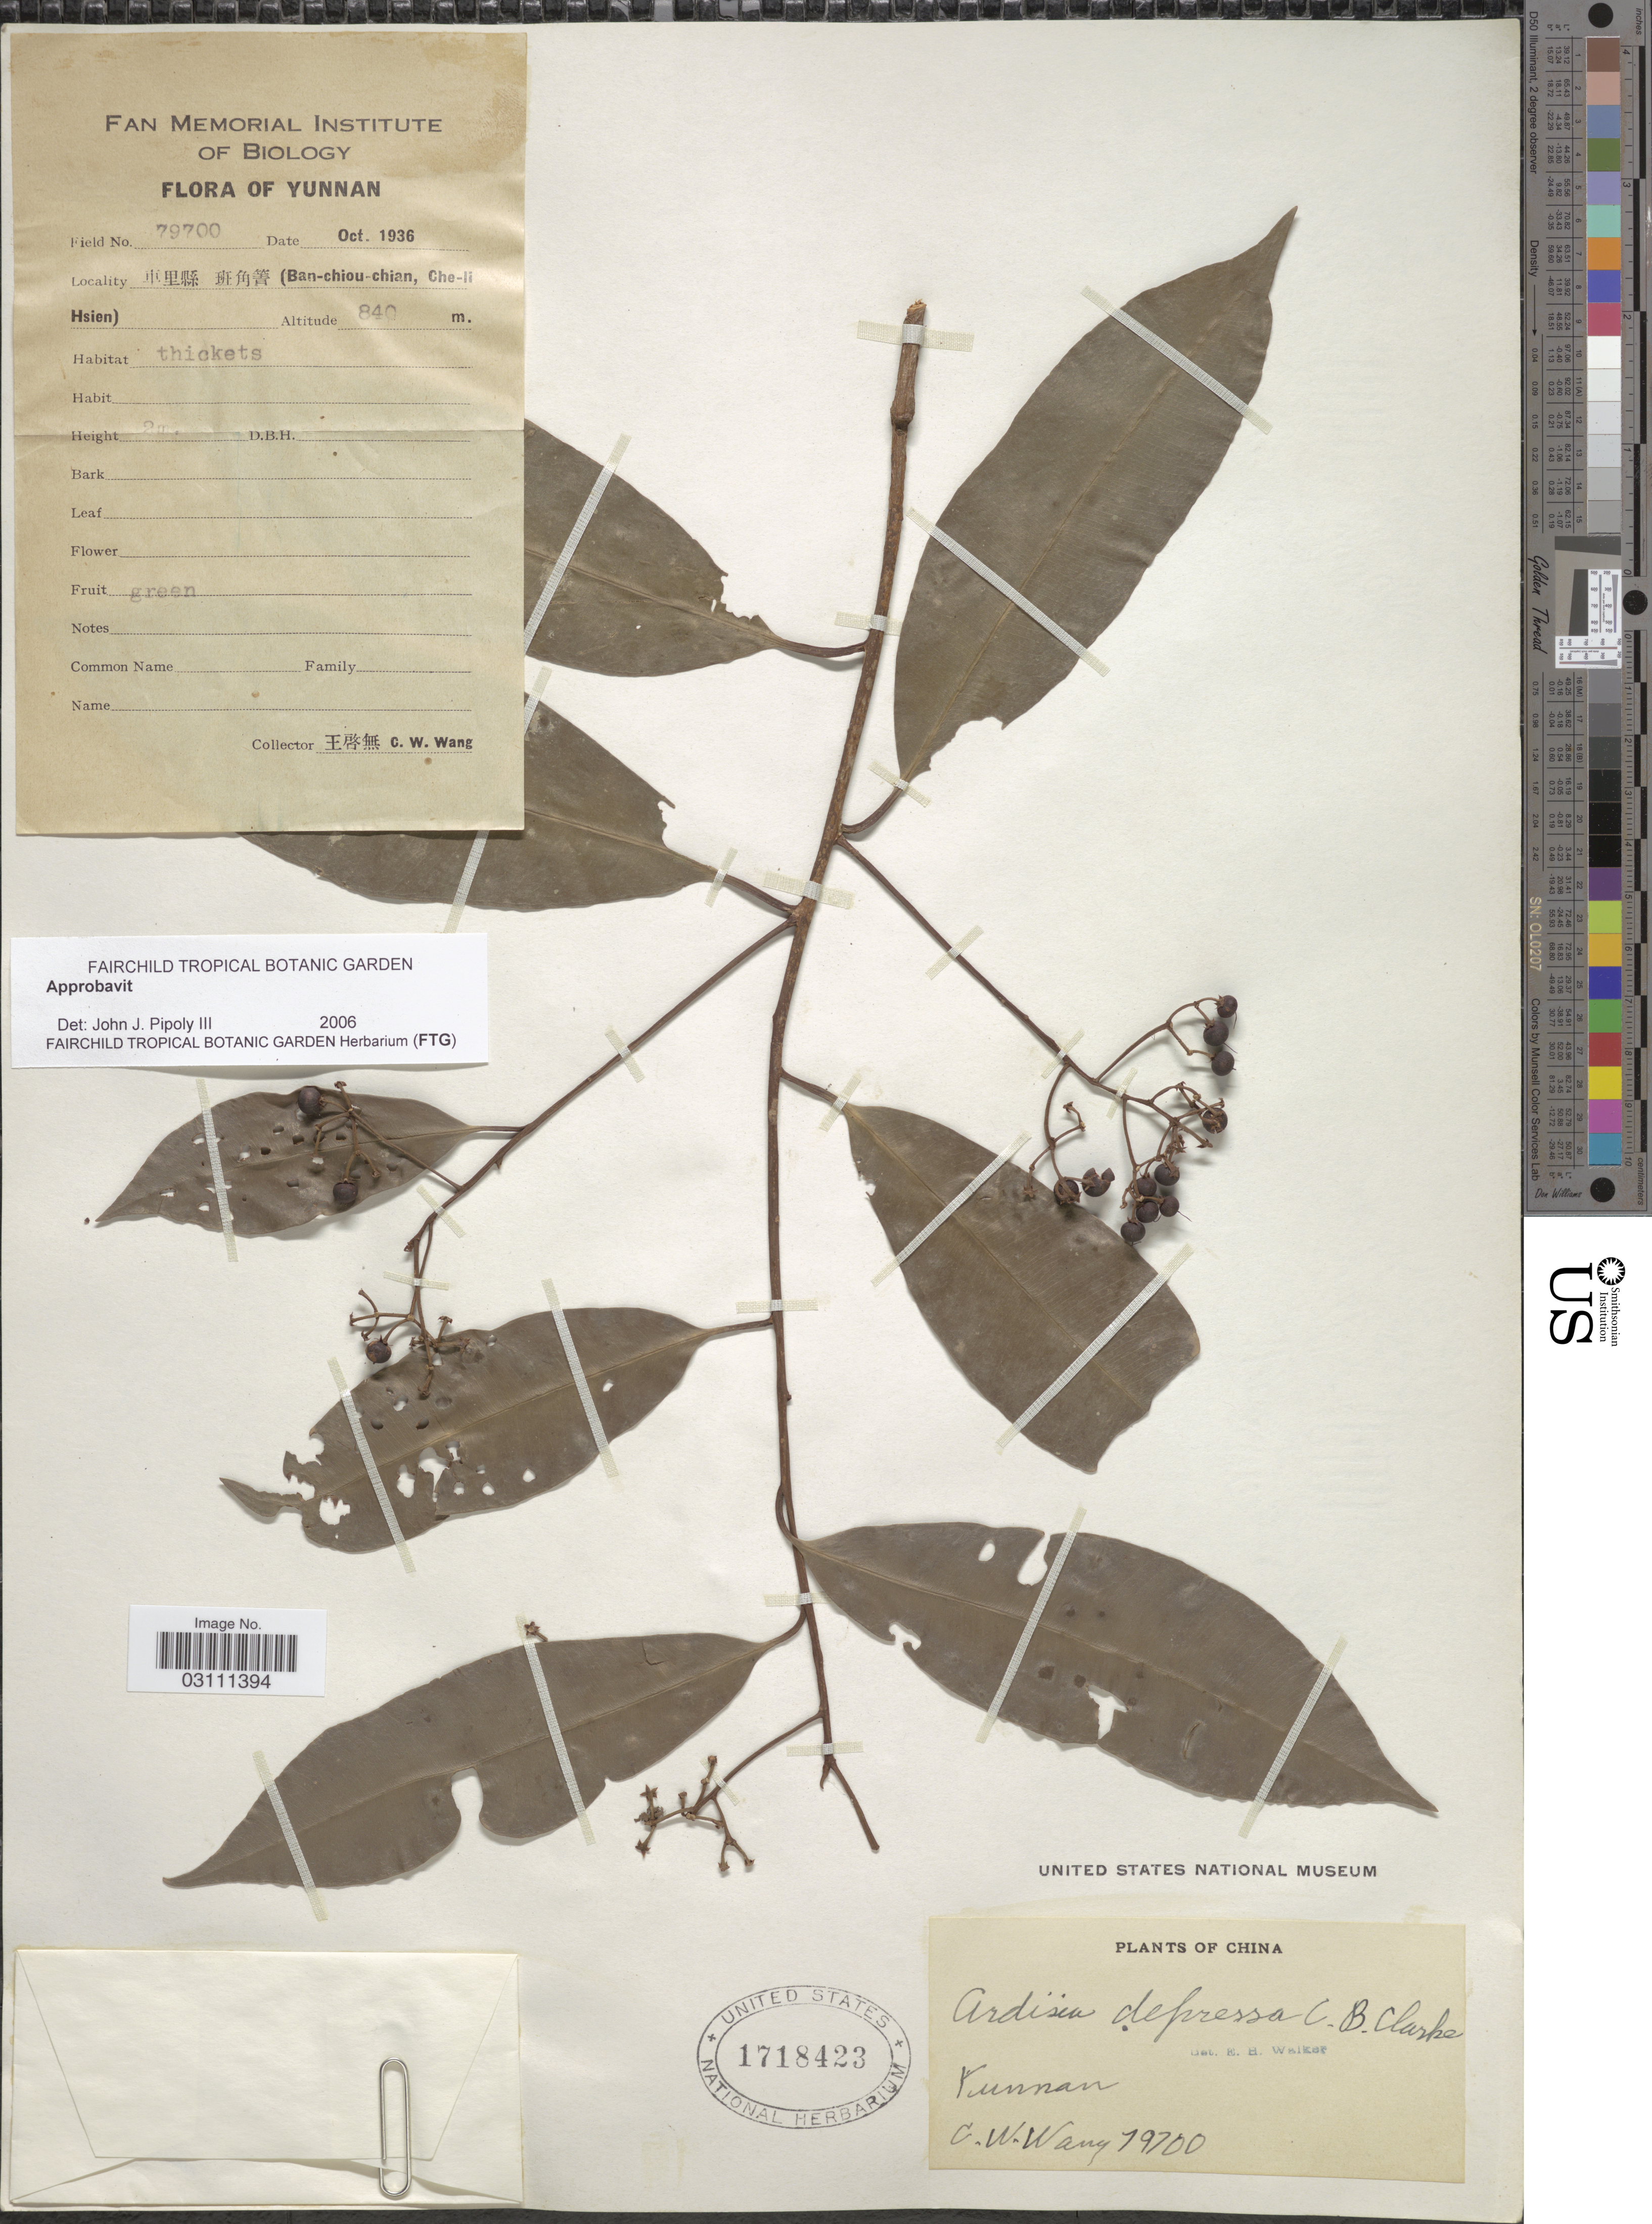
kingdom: Plantae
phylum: Tracheophyta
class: Magnoliopsida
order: Ericales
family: Primulaceae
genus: Ardisia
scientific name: Ardisia depressa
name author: C.B. Clarke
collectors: C. W. Wang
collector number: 79700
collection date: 1936-10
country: China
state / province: Yunnan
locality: Yunnan, (Ban-chiou-chian, Che-li Hsien).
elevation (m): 840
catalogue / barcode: US 1718423